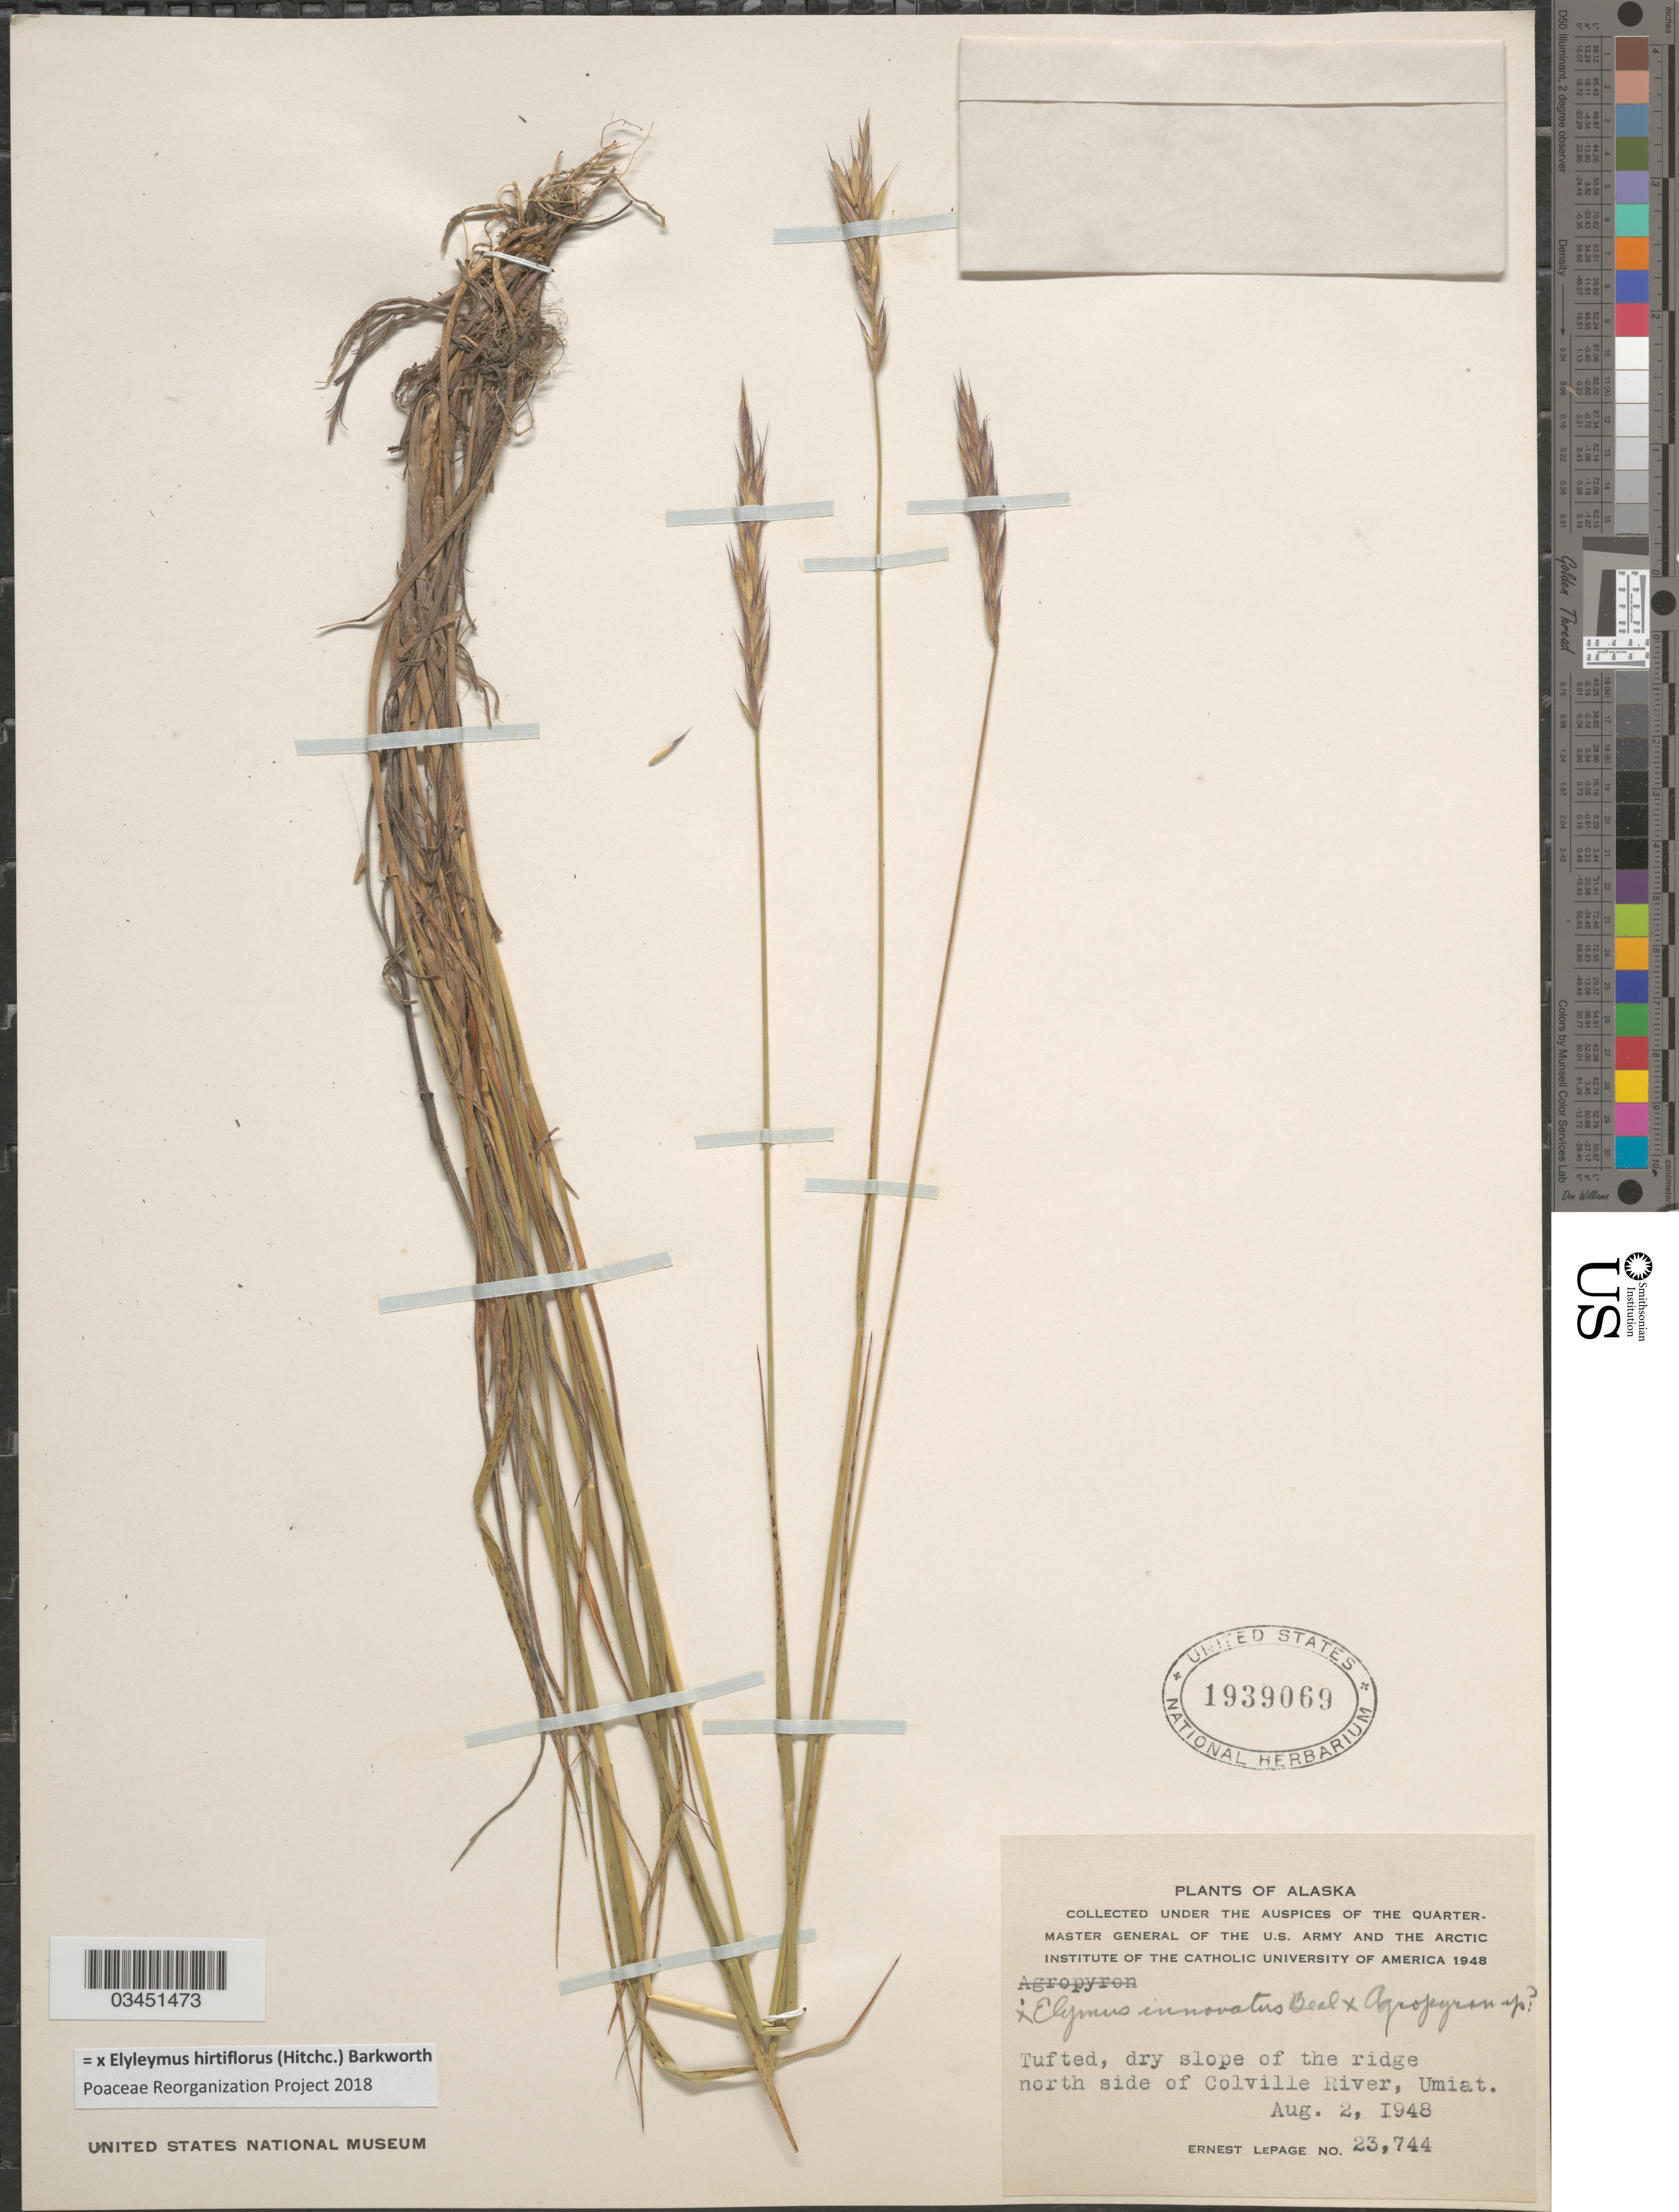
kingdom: Plantae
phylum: Tracheophyta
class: Liliopsida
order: Poales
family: Poaceae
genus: Elyleymus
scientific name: x Elyleymus hirtiflorus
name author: (Hitchc.) Barkworth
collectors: E. Lepage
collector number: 23744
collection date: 1948-08-02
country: United States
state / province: Alaska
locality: Tufted, dry slope of the ridge north side of Colville River, Umiat.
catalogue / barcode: US 1939069